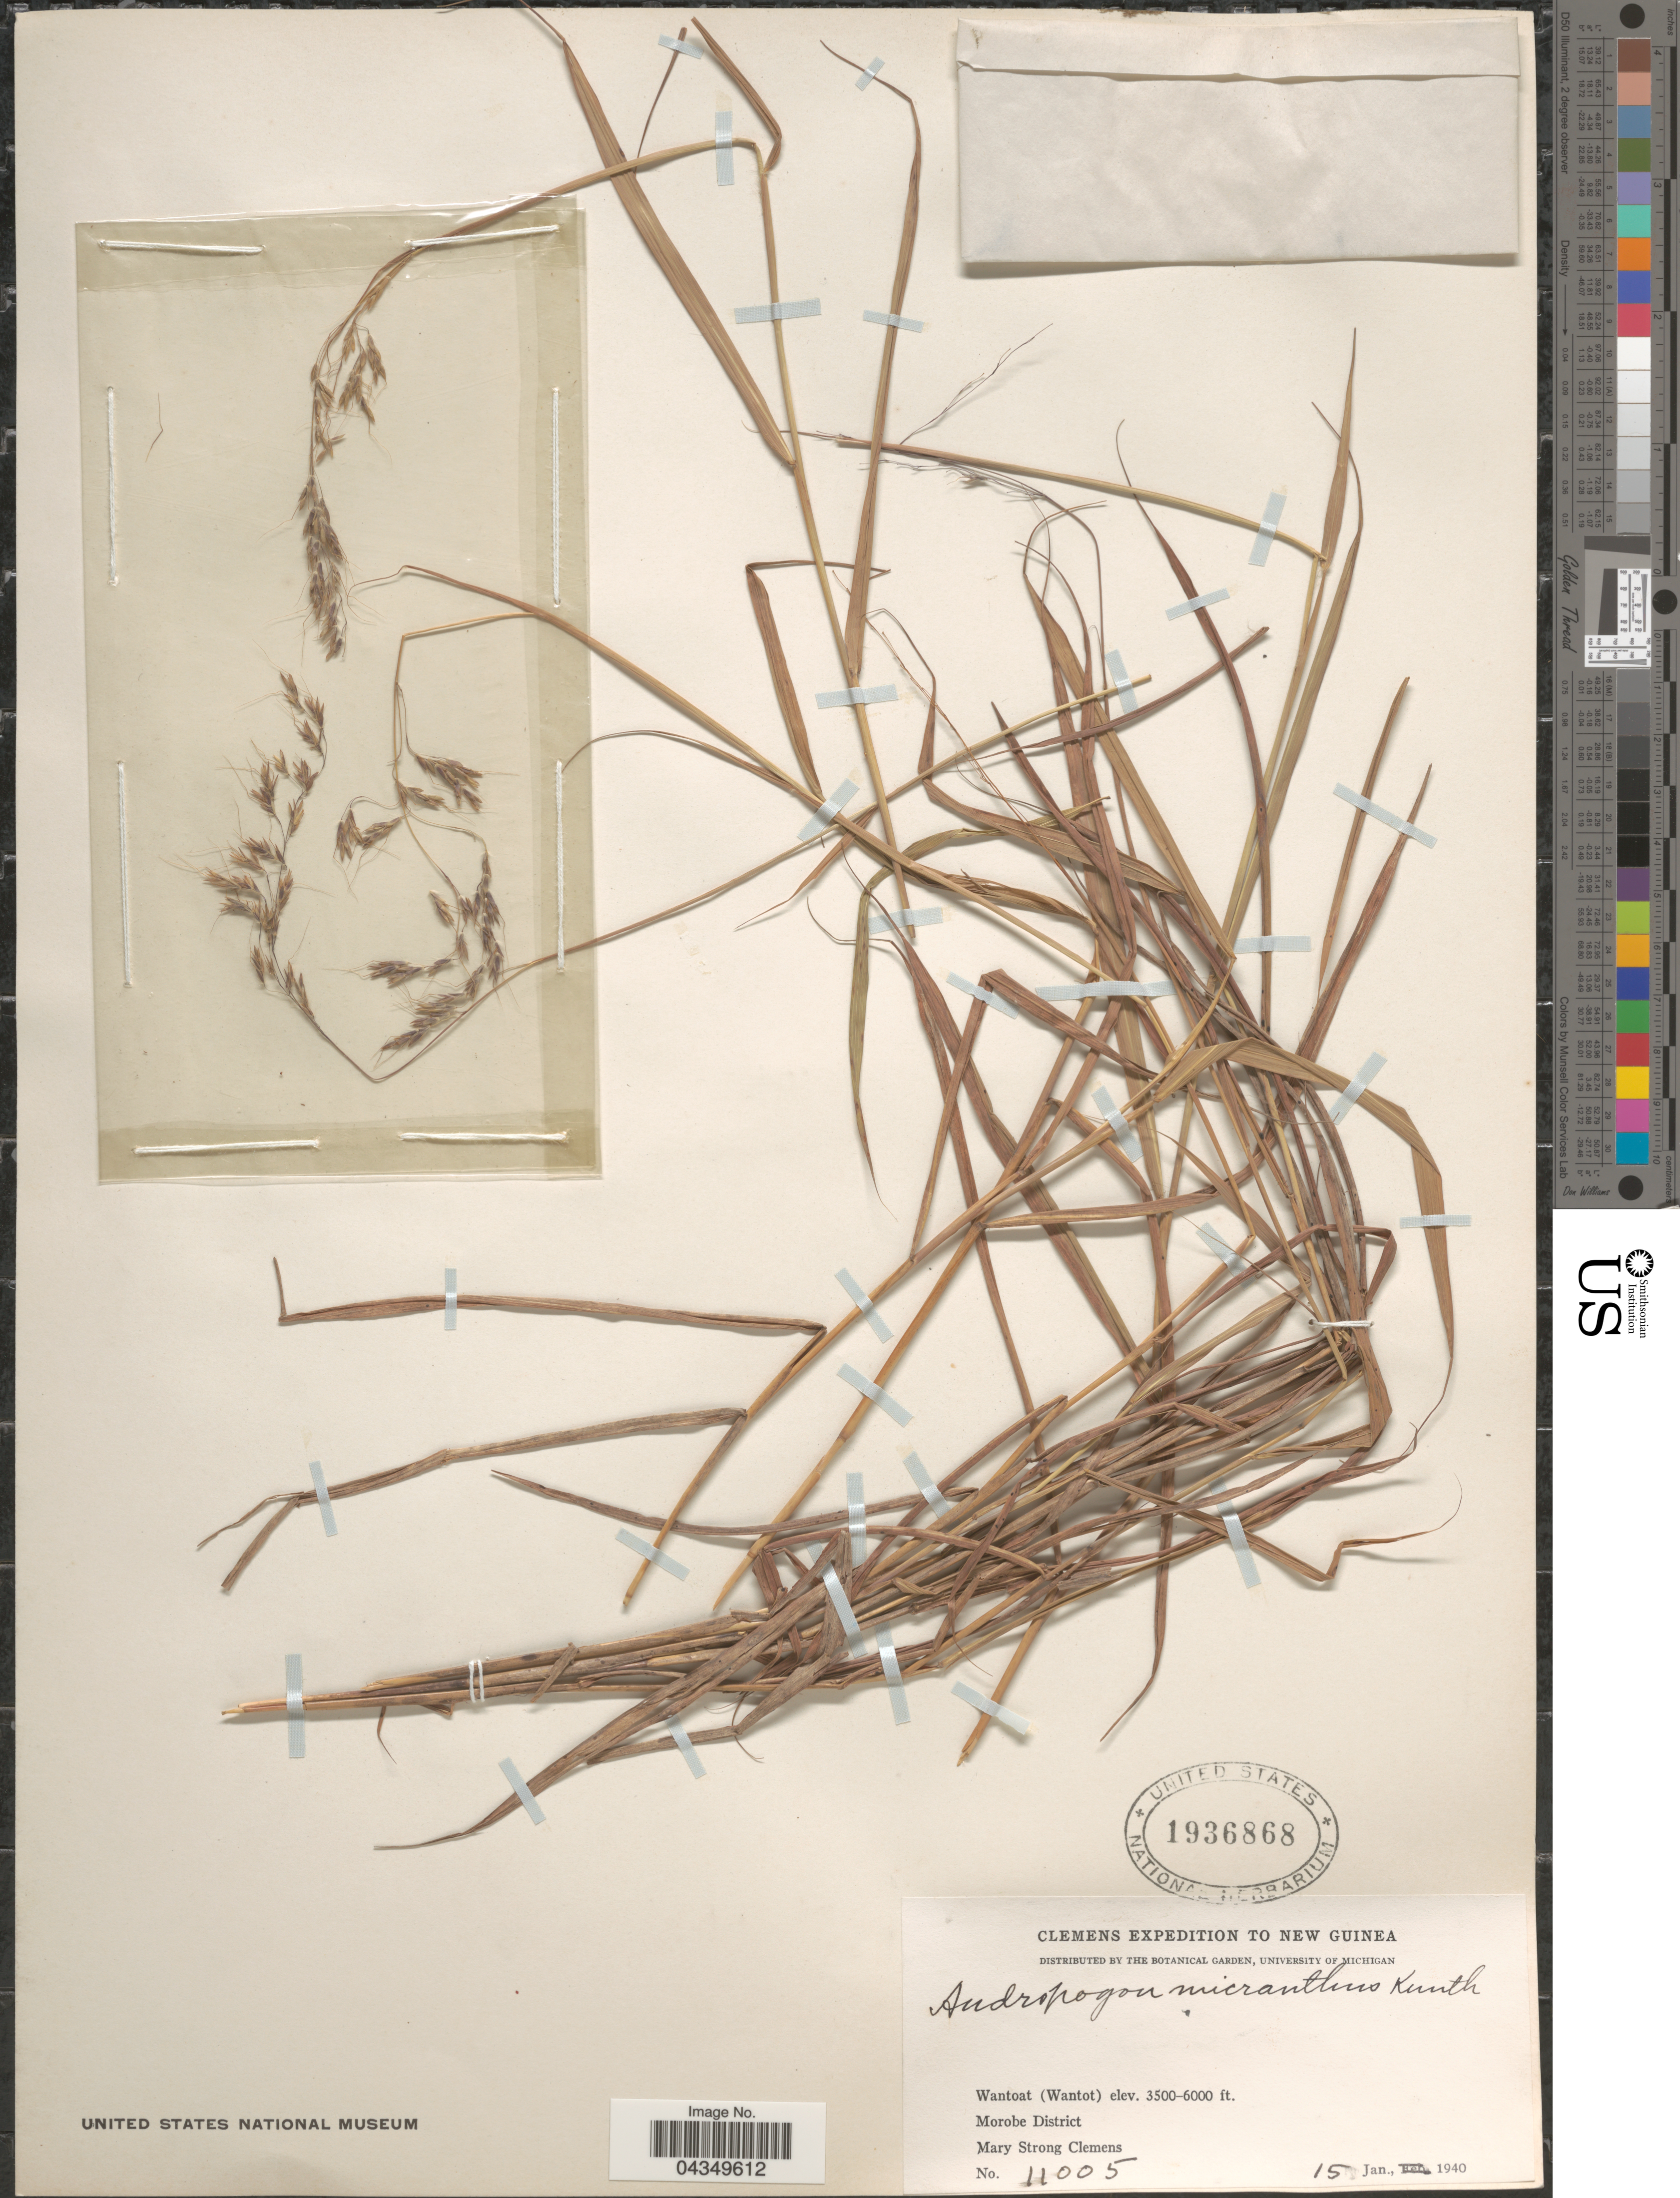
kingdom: Plantae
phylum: Tracheophyta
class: Liliopsida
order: Poales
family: Poaceae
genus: Capillipedium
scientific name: Capillipedium parviflorum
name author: (R. Br.) Stapf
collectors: M. S. Clemens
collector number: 11005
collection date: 1940-01-15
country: Papua New Guinea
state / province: Morobe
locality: Clemens Expedition to New Guinea. Wantoat (Wantot). Morobe District.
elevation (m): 1067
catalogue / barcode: US 1936868